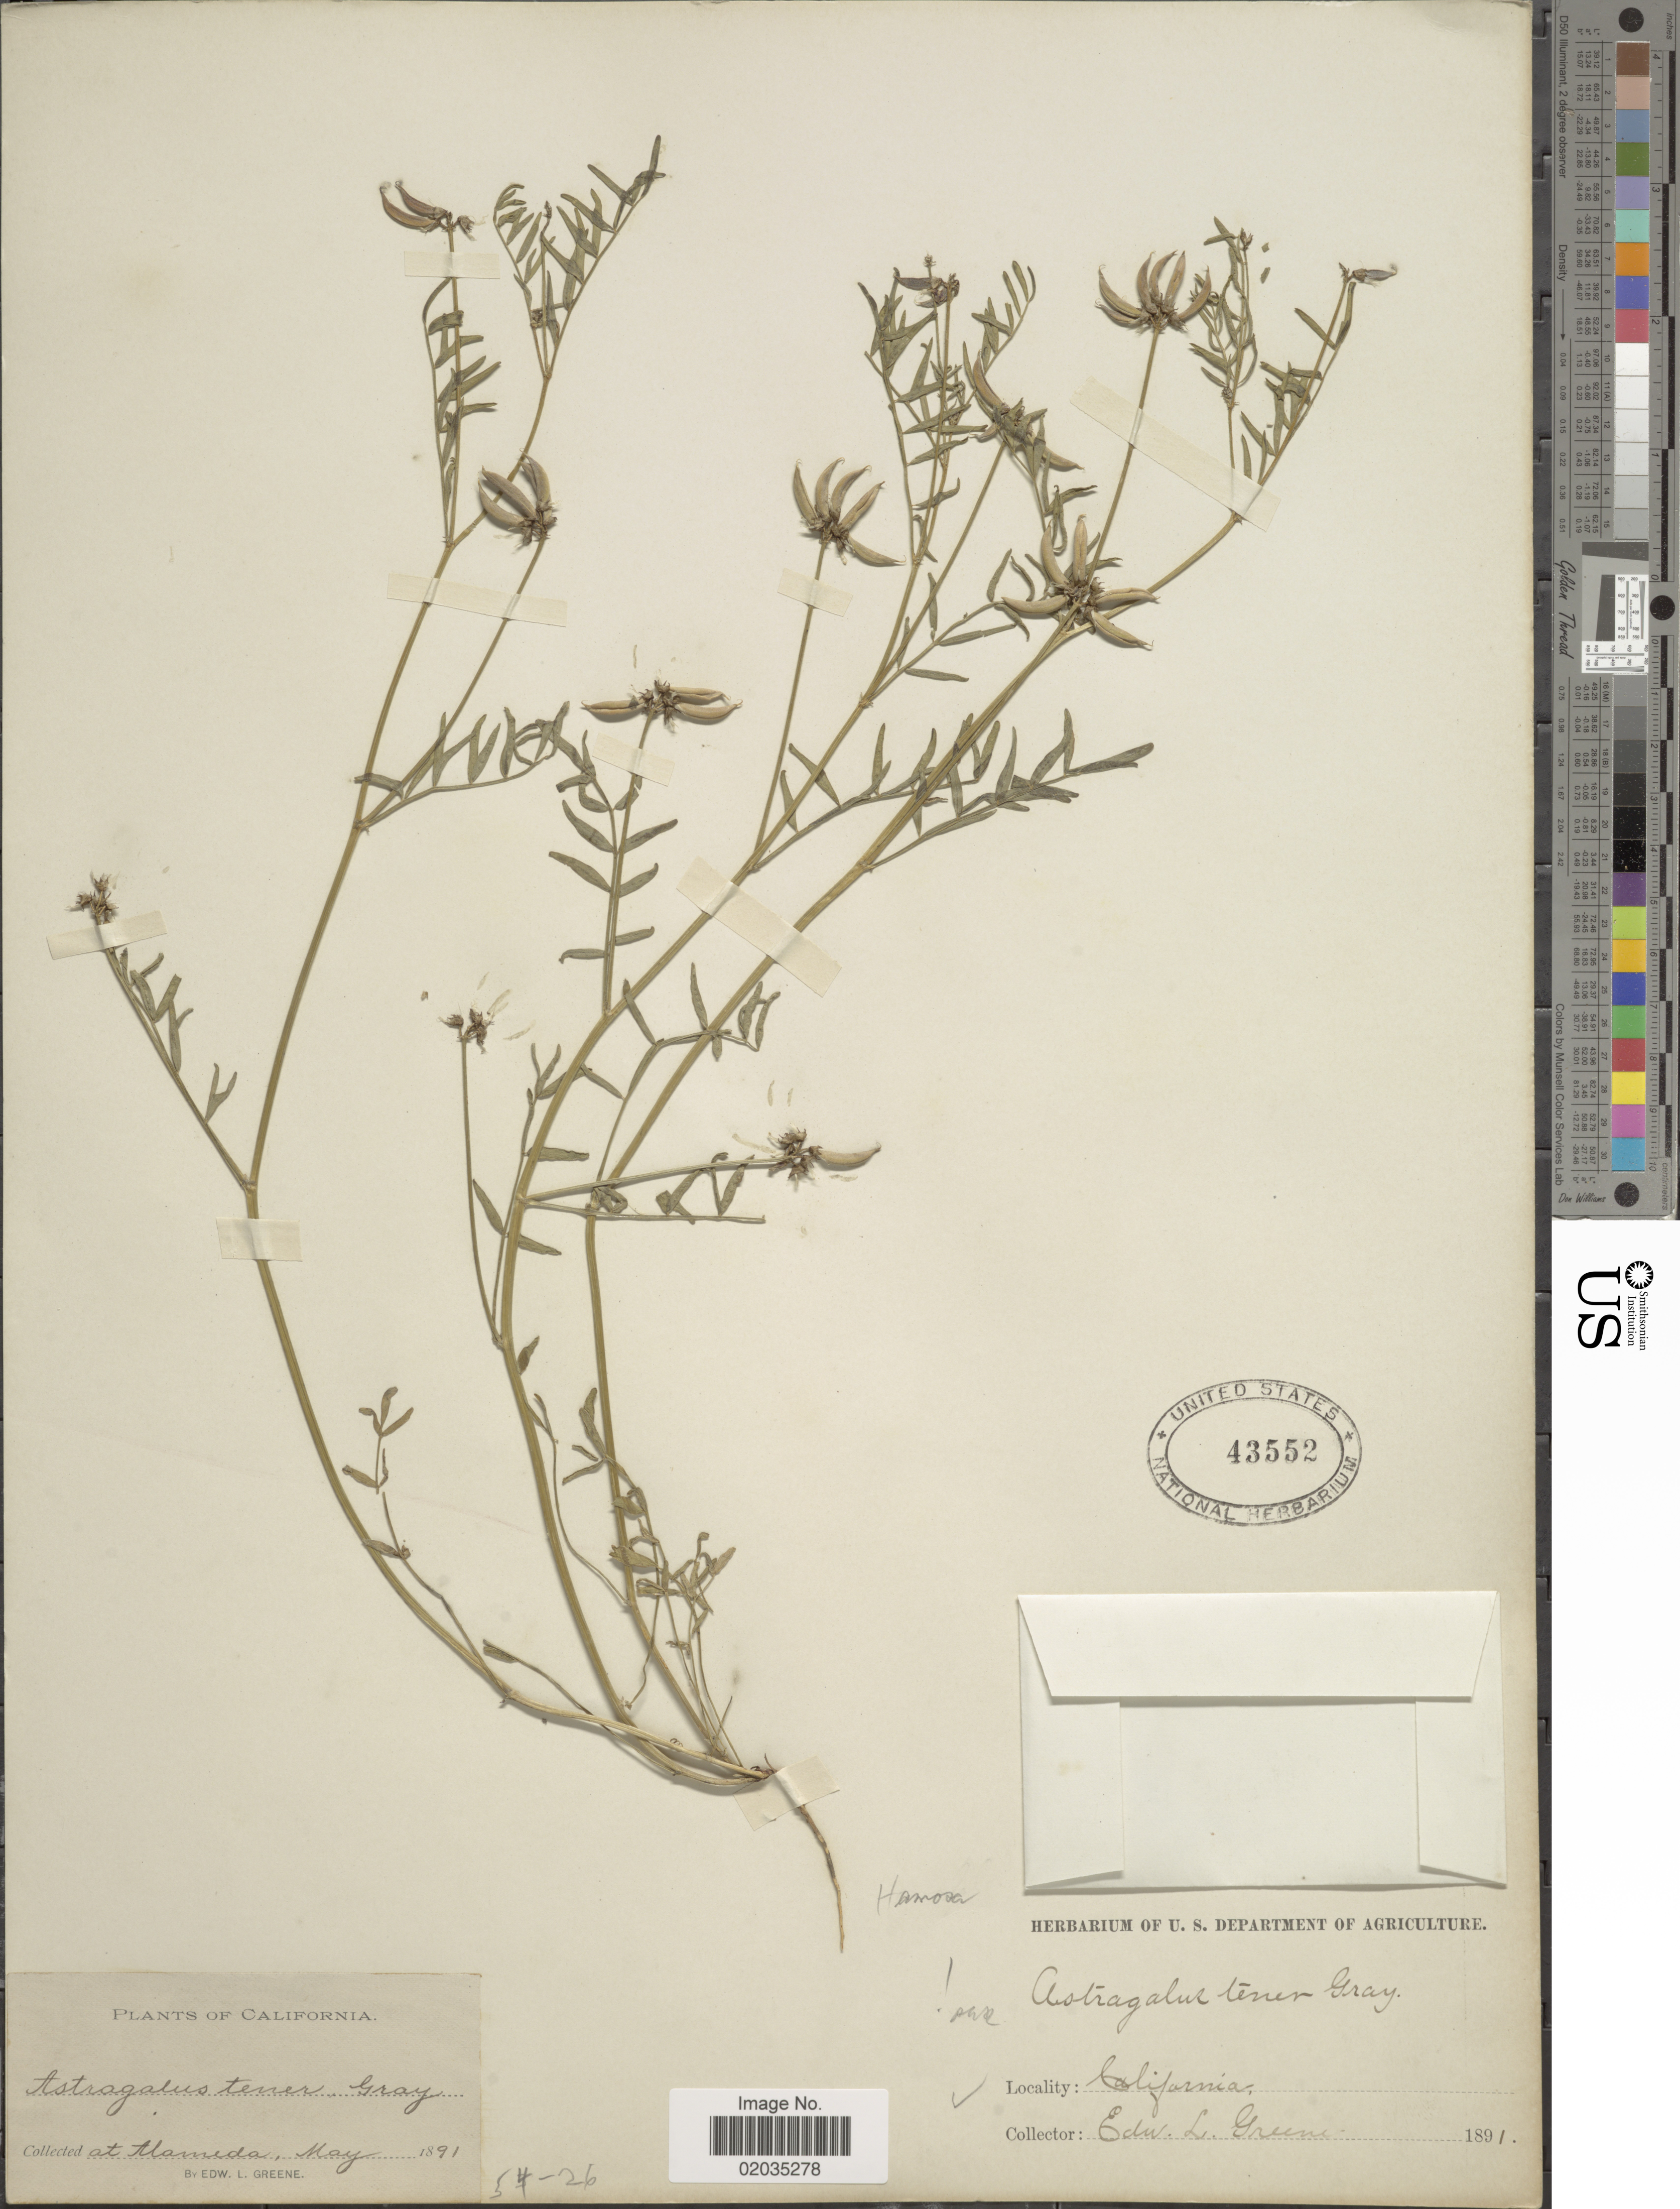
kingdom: Plantae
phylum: Tracheophyta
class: Magnoliopsida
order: Fabales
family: Fabaceae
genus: Astragalus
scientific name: Astragalus tener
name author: A. Gray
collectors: E. L. Greene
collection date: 1891-05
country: United States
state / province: California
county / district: Alameda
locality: At Alameda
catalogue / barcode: US 43552